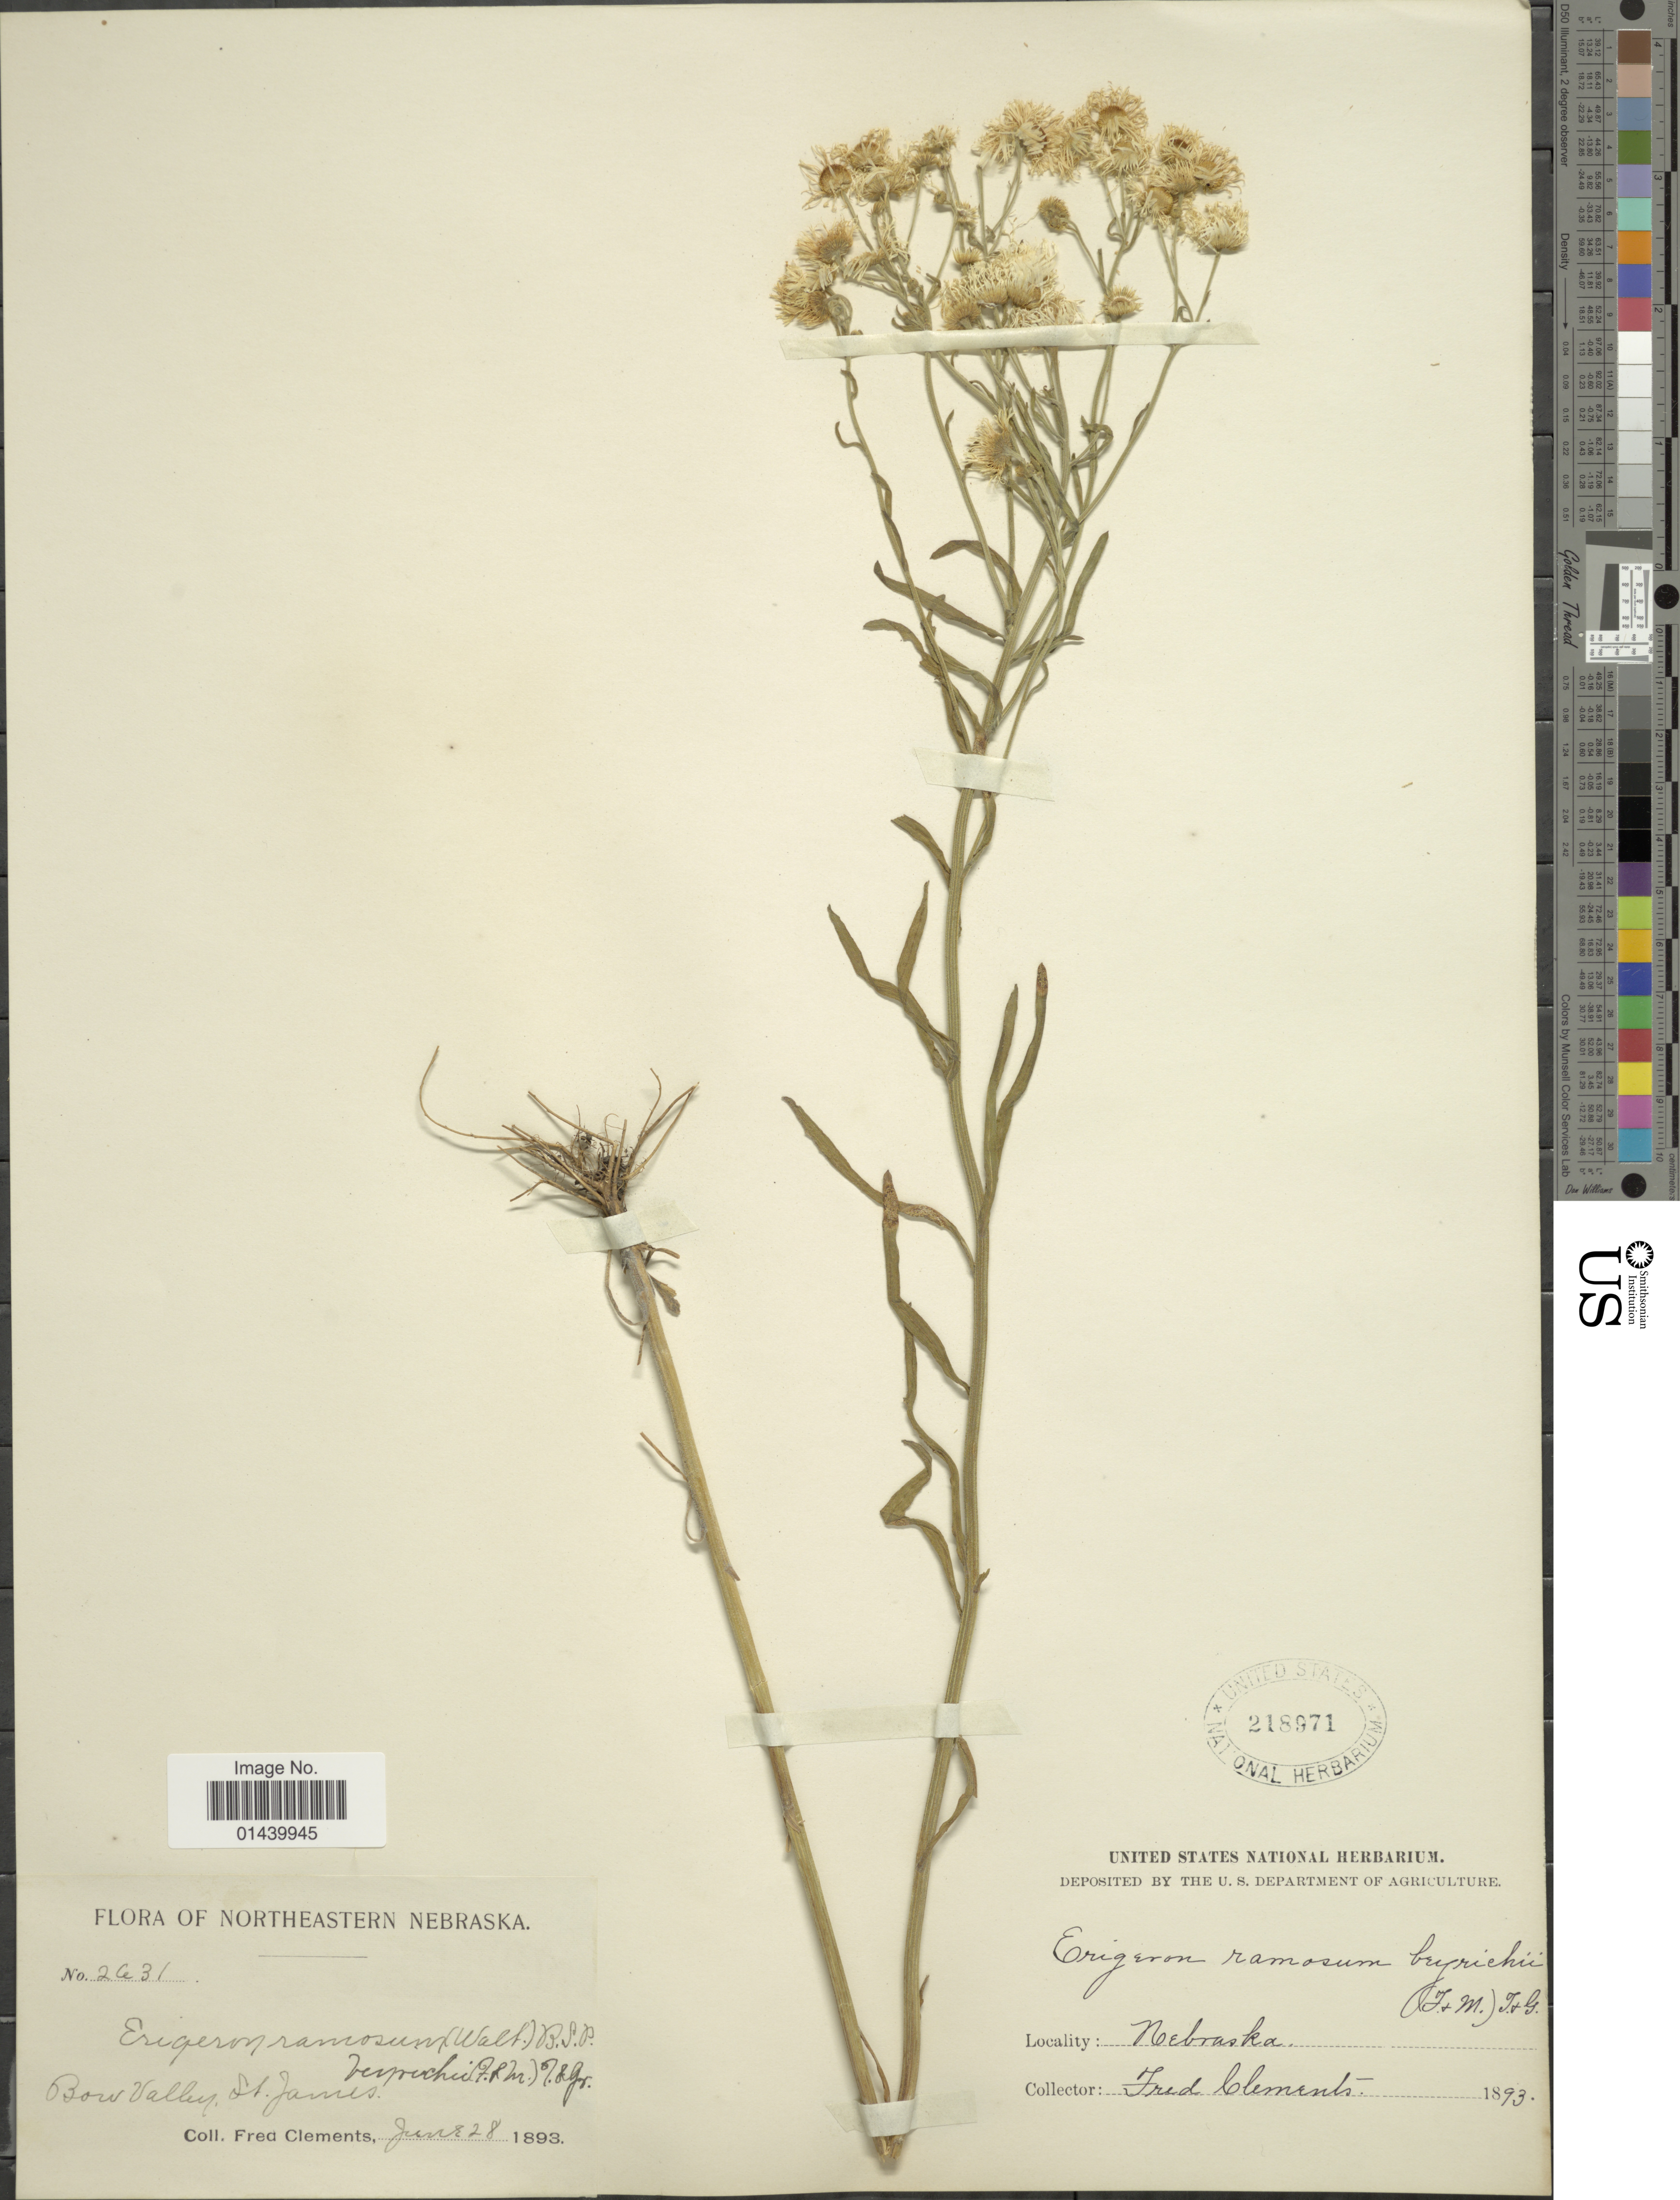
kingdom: Plantae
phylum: Tracheophyta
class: Magnoliopsida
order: Asterales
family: Asteraceae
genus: Erigeron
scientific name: Erigeron strigosus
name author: Muhl. ex Willd.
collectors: F. Clements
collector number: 2631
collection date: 1893-06-28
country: United States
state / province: Nebraska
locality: Northeastern Nebraska. Bow Valley. St. James.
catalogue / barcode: US 218971